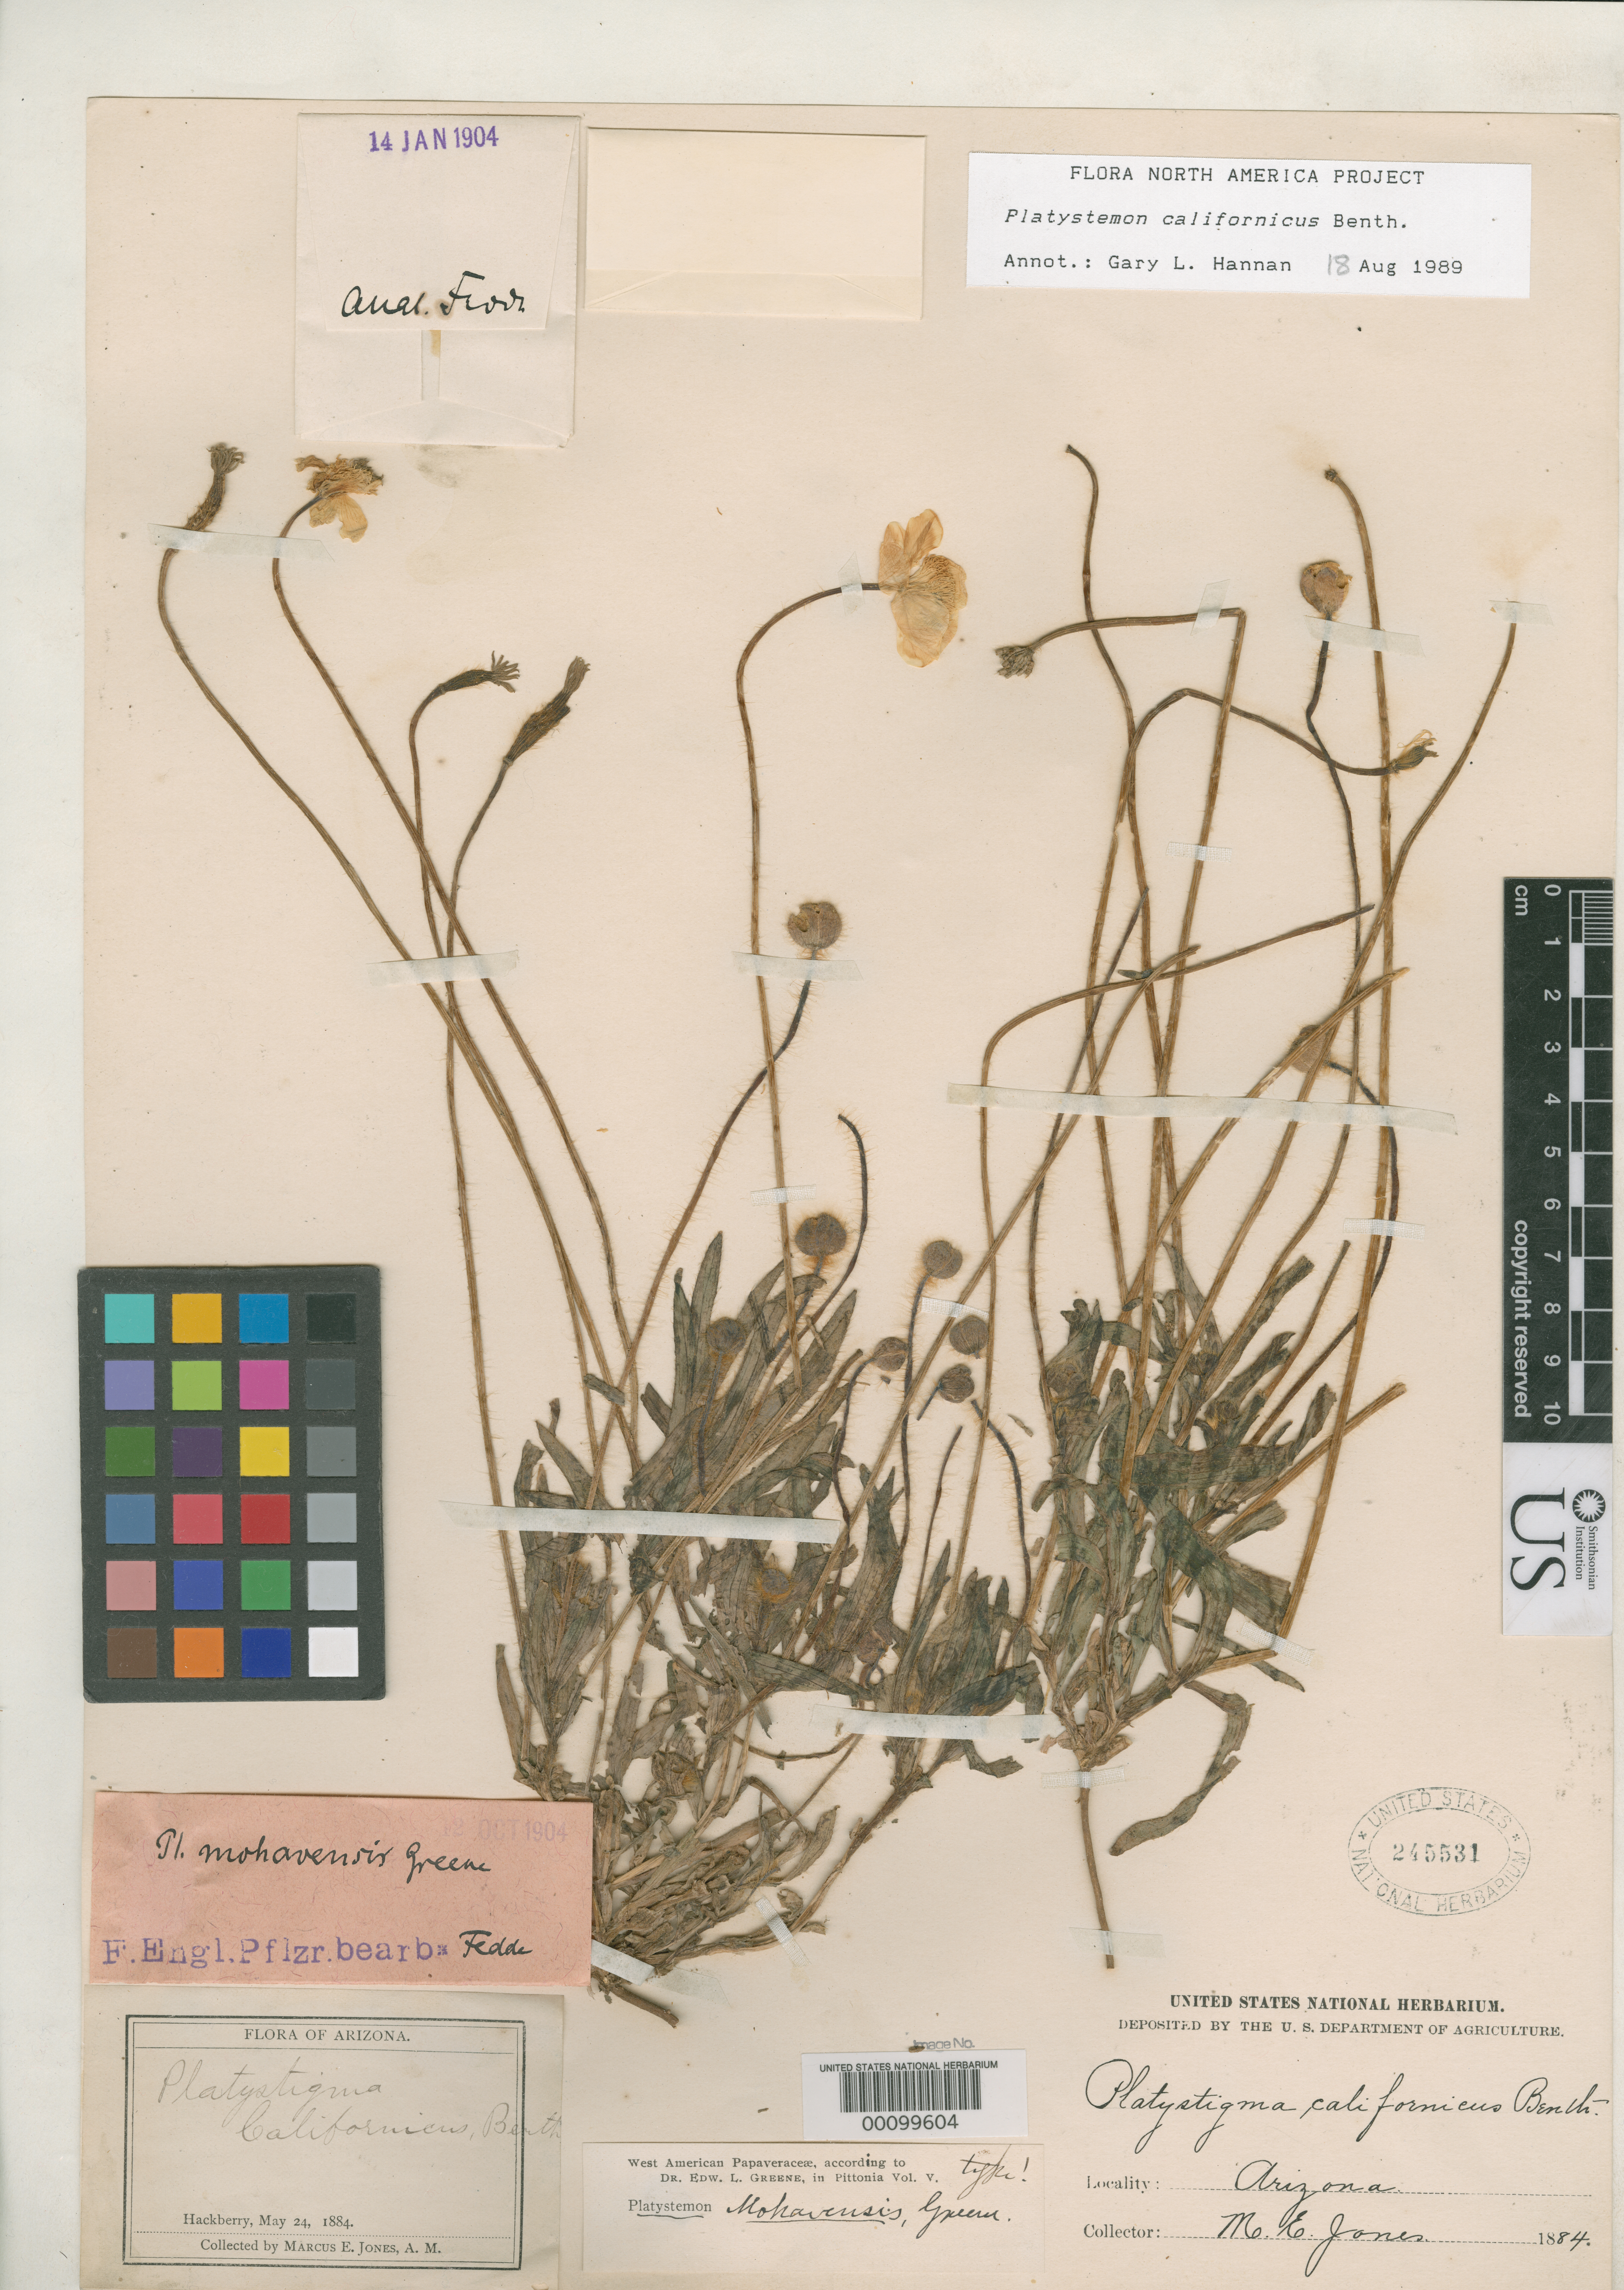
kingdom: Plantae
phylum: Tracheophyta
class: Magnoliopsida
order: Ranunculales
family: Papaveraceae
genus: Platystemon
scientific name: Platystemon mohavensis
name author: Greene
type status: Holotype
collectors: M. E. Jones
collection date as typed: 24 May 1884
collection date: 1884-05-24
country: United States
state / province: Arizona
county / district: Mohave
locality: East of Mohave Desert, Hackberry.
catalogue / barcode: US 245531